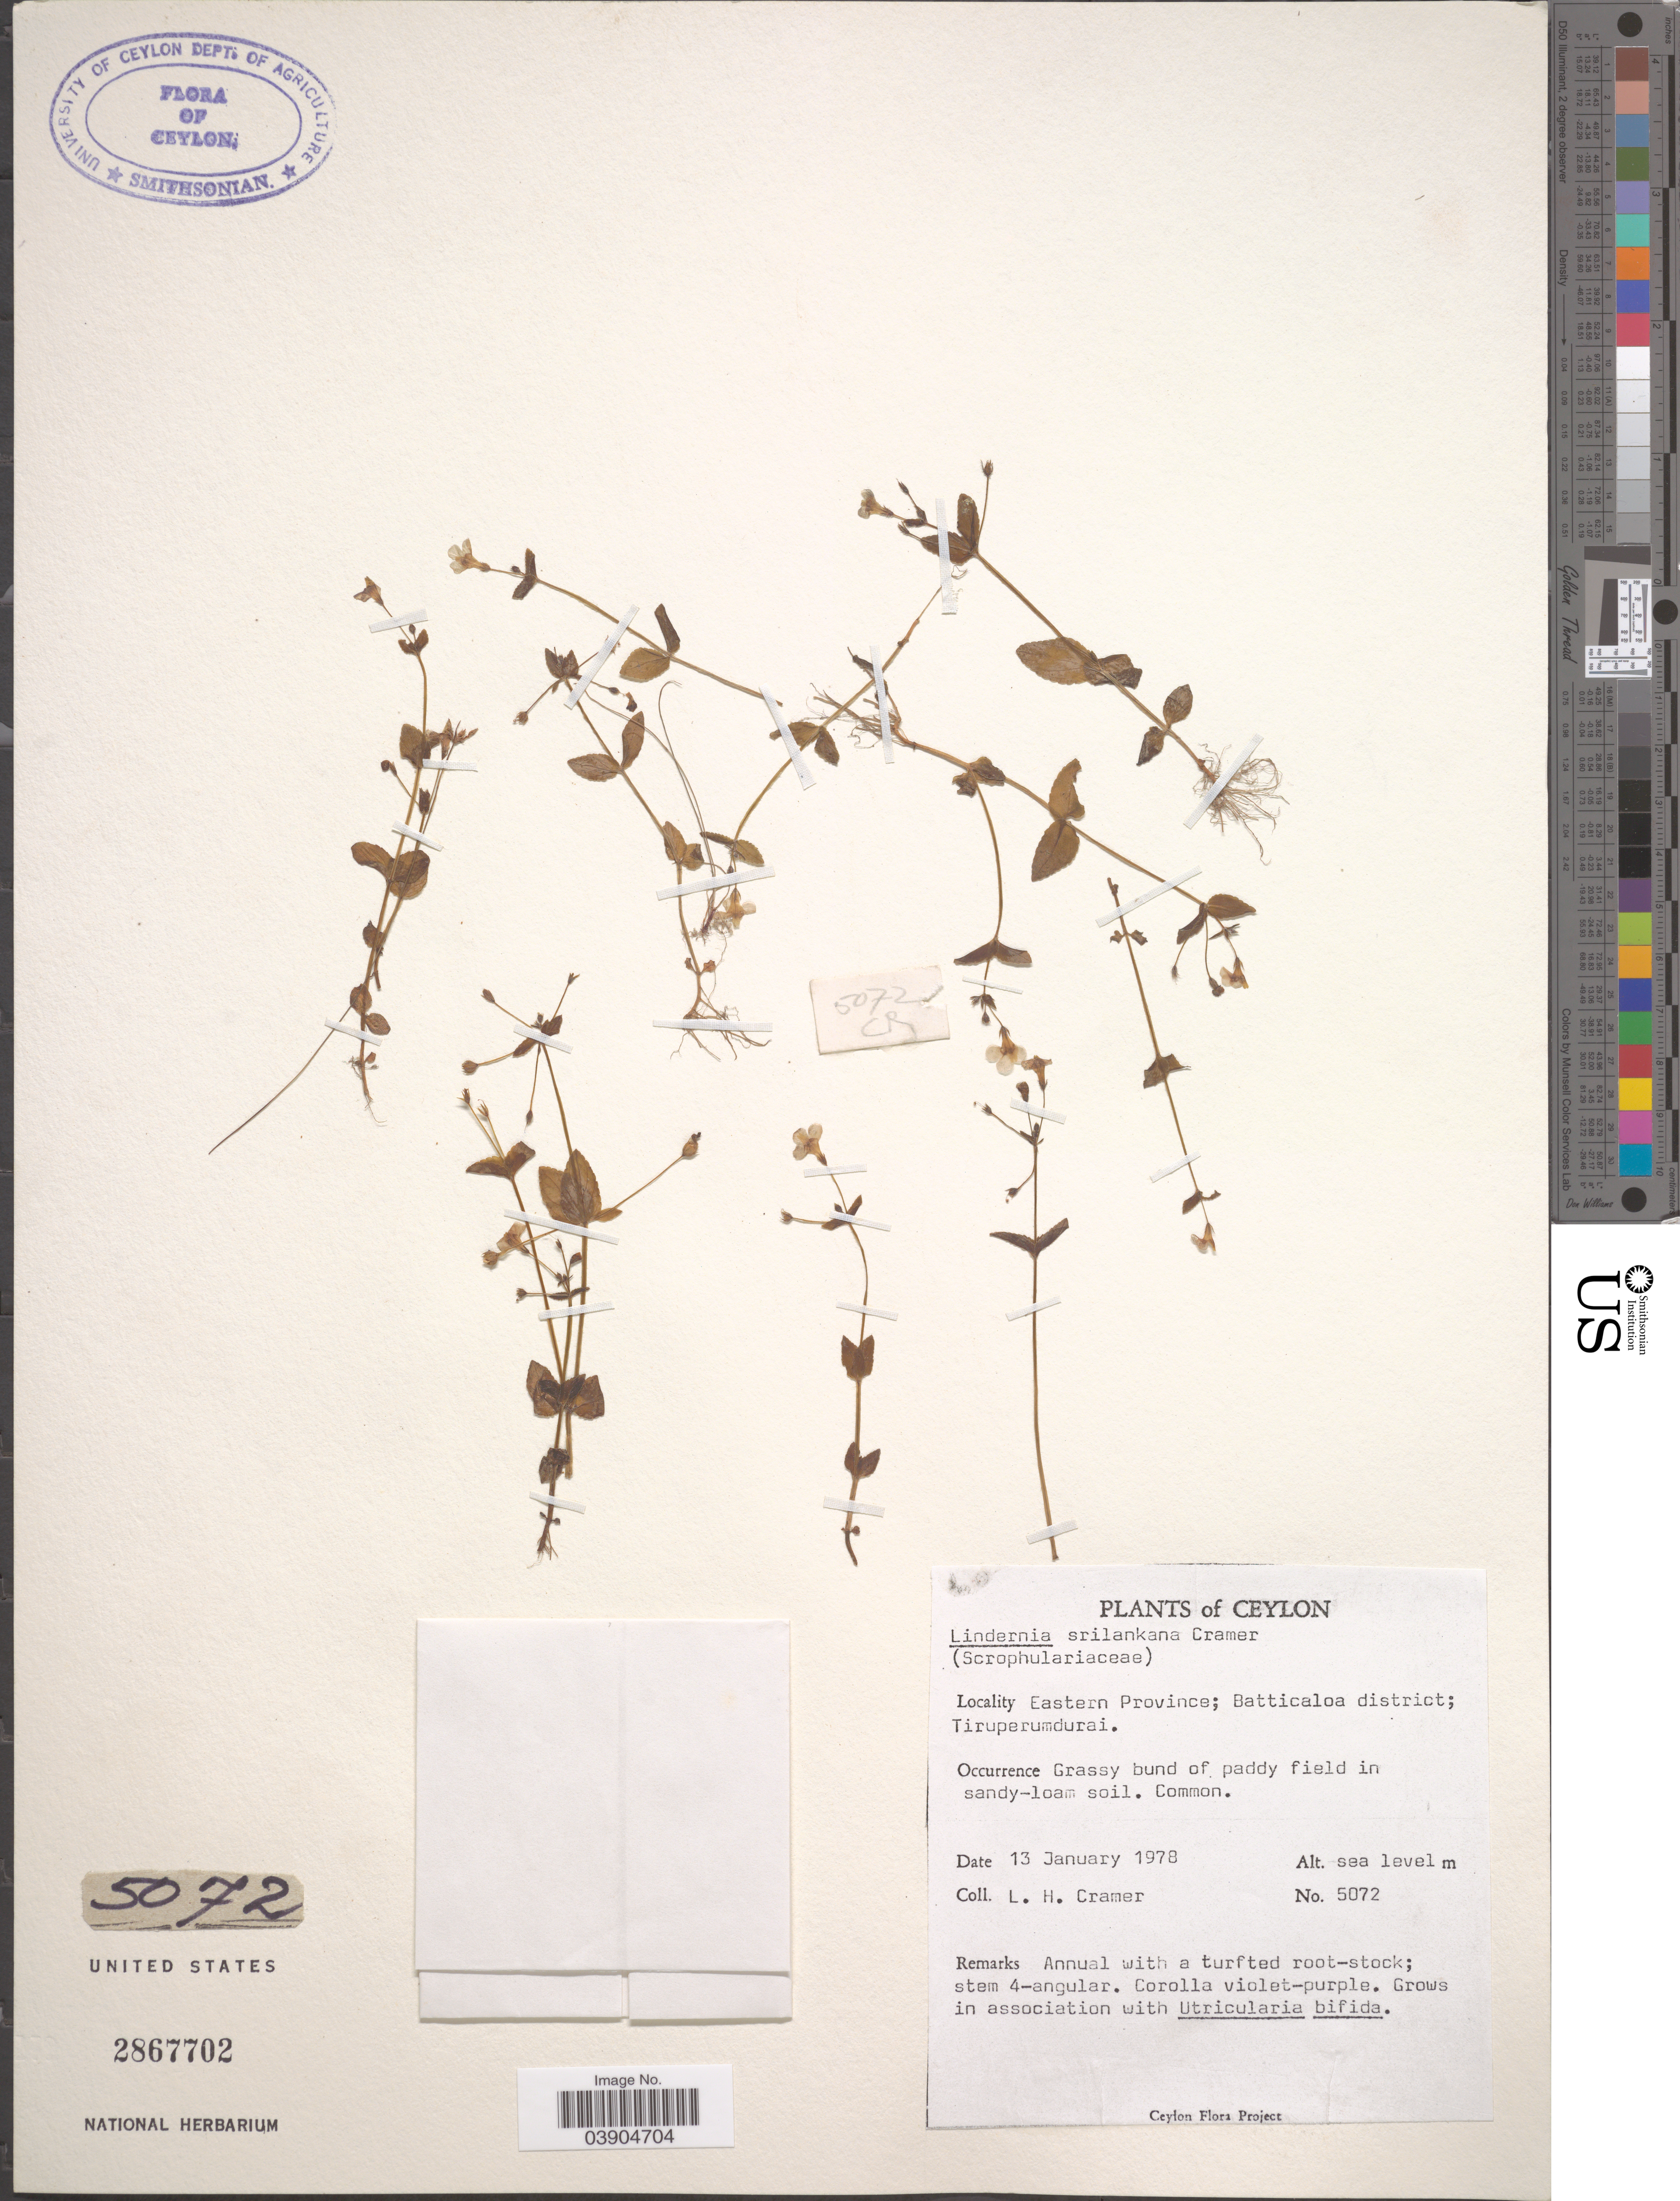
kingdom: Plantae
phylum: Tracheophyta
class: Magnoliopsida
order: Lamiales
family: Linderniaceae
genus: Lindernia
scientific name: Lindernia srilankana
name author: L.H. Cramer & Philcox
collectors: L. H. Cramer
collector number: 5072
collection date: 1978-01-13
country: Sri Lanka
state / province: Eastern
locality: Ceylon. Batticaloa district; Tiruperumdurai.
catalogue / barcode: US 2867702